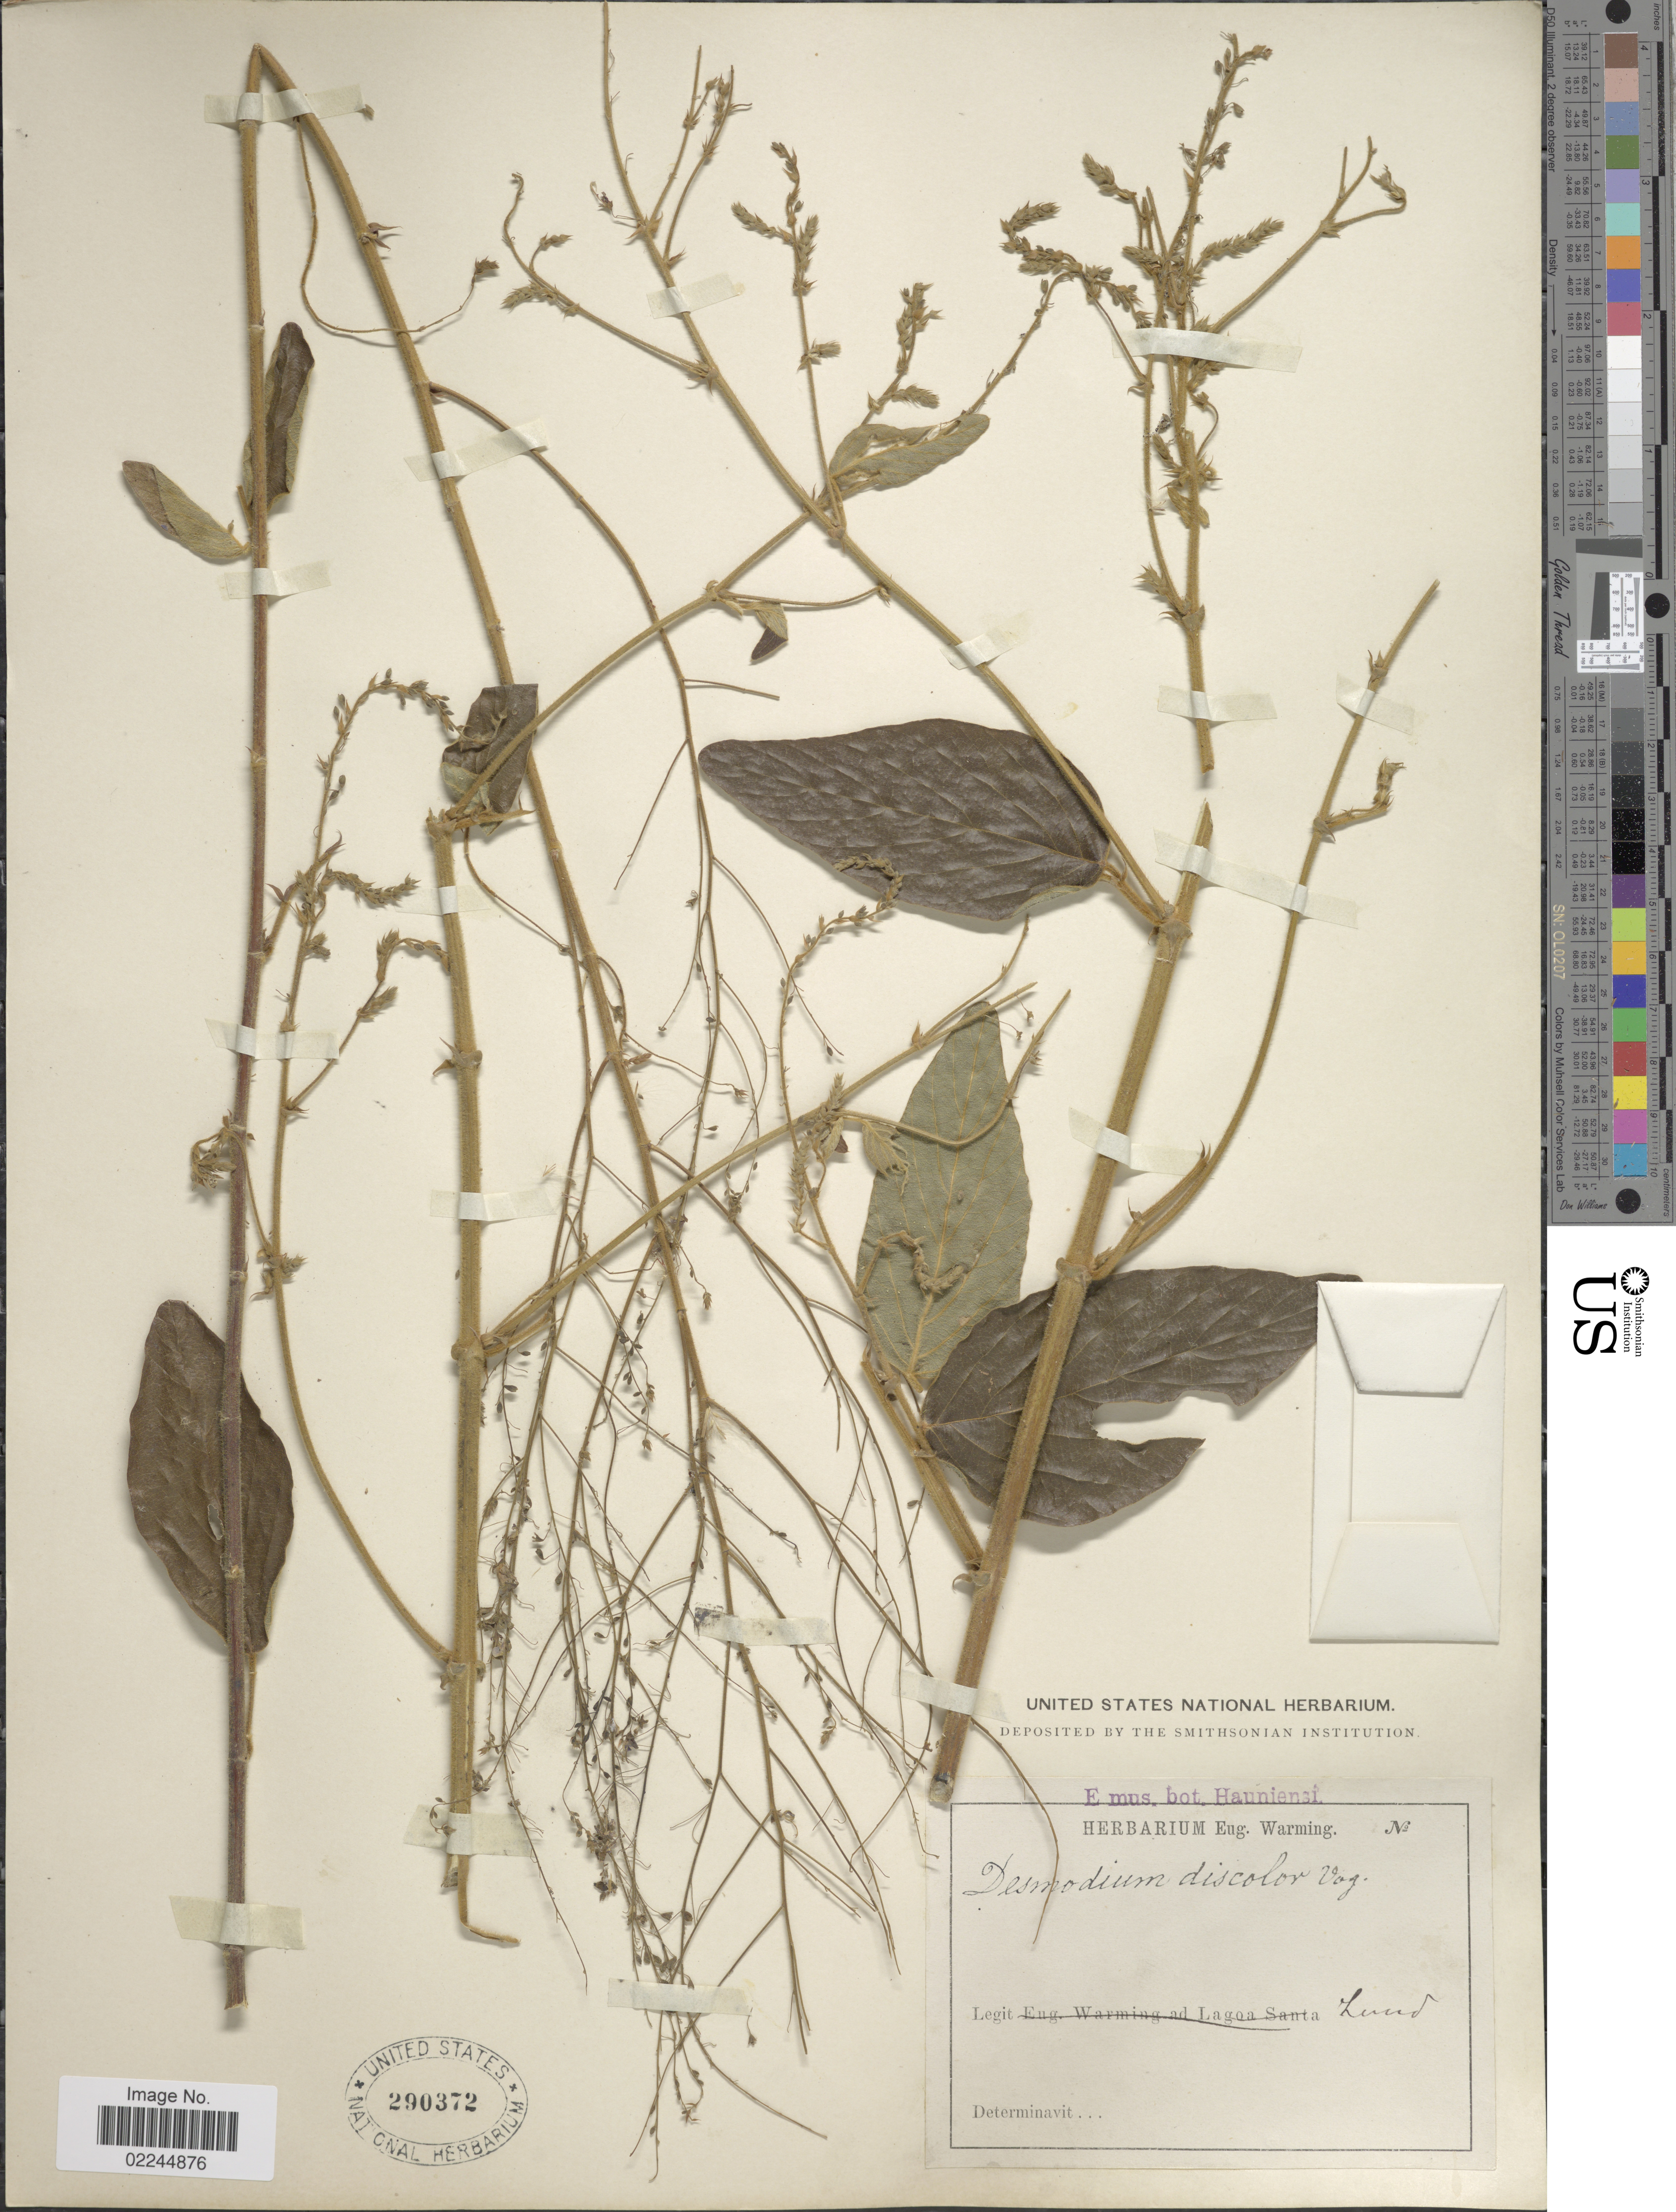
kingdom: Plantae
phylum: Tracheophyta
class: Magnoliopsida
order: Fabales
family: Fabaceae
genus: Desmodium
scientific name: Desmodium discolor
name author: Vogel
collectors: Lund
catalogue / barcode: US 290372